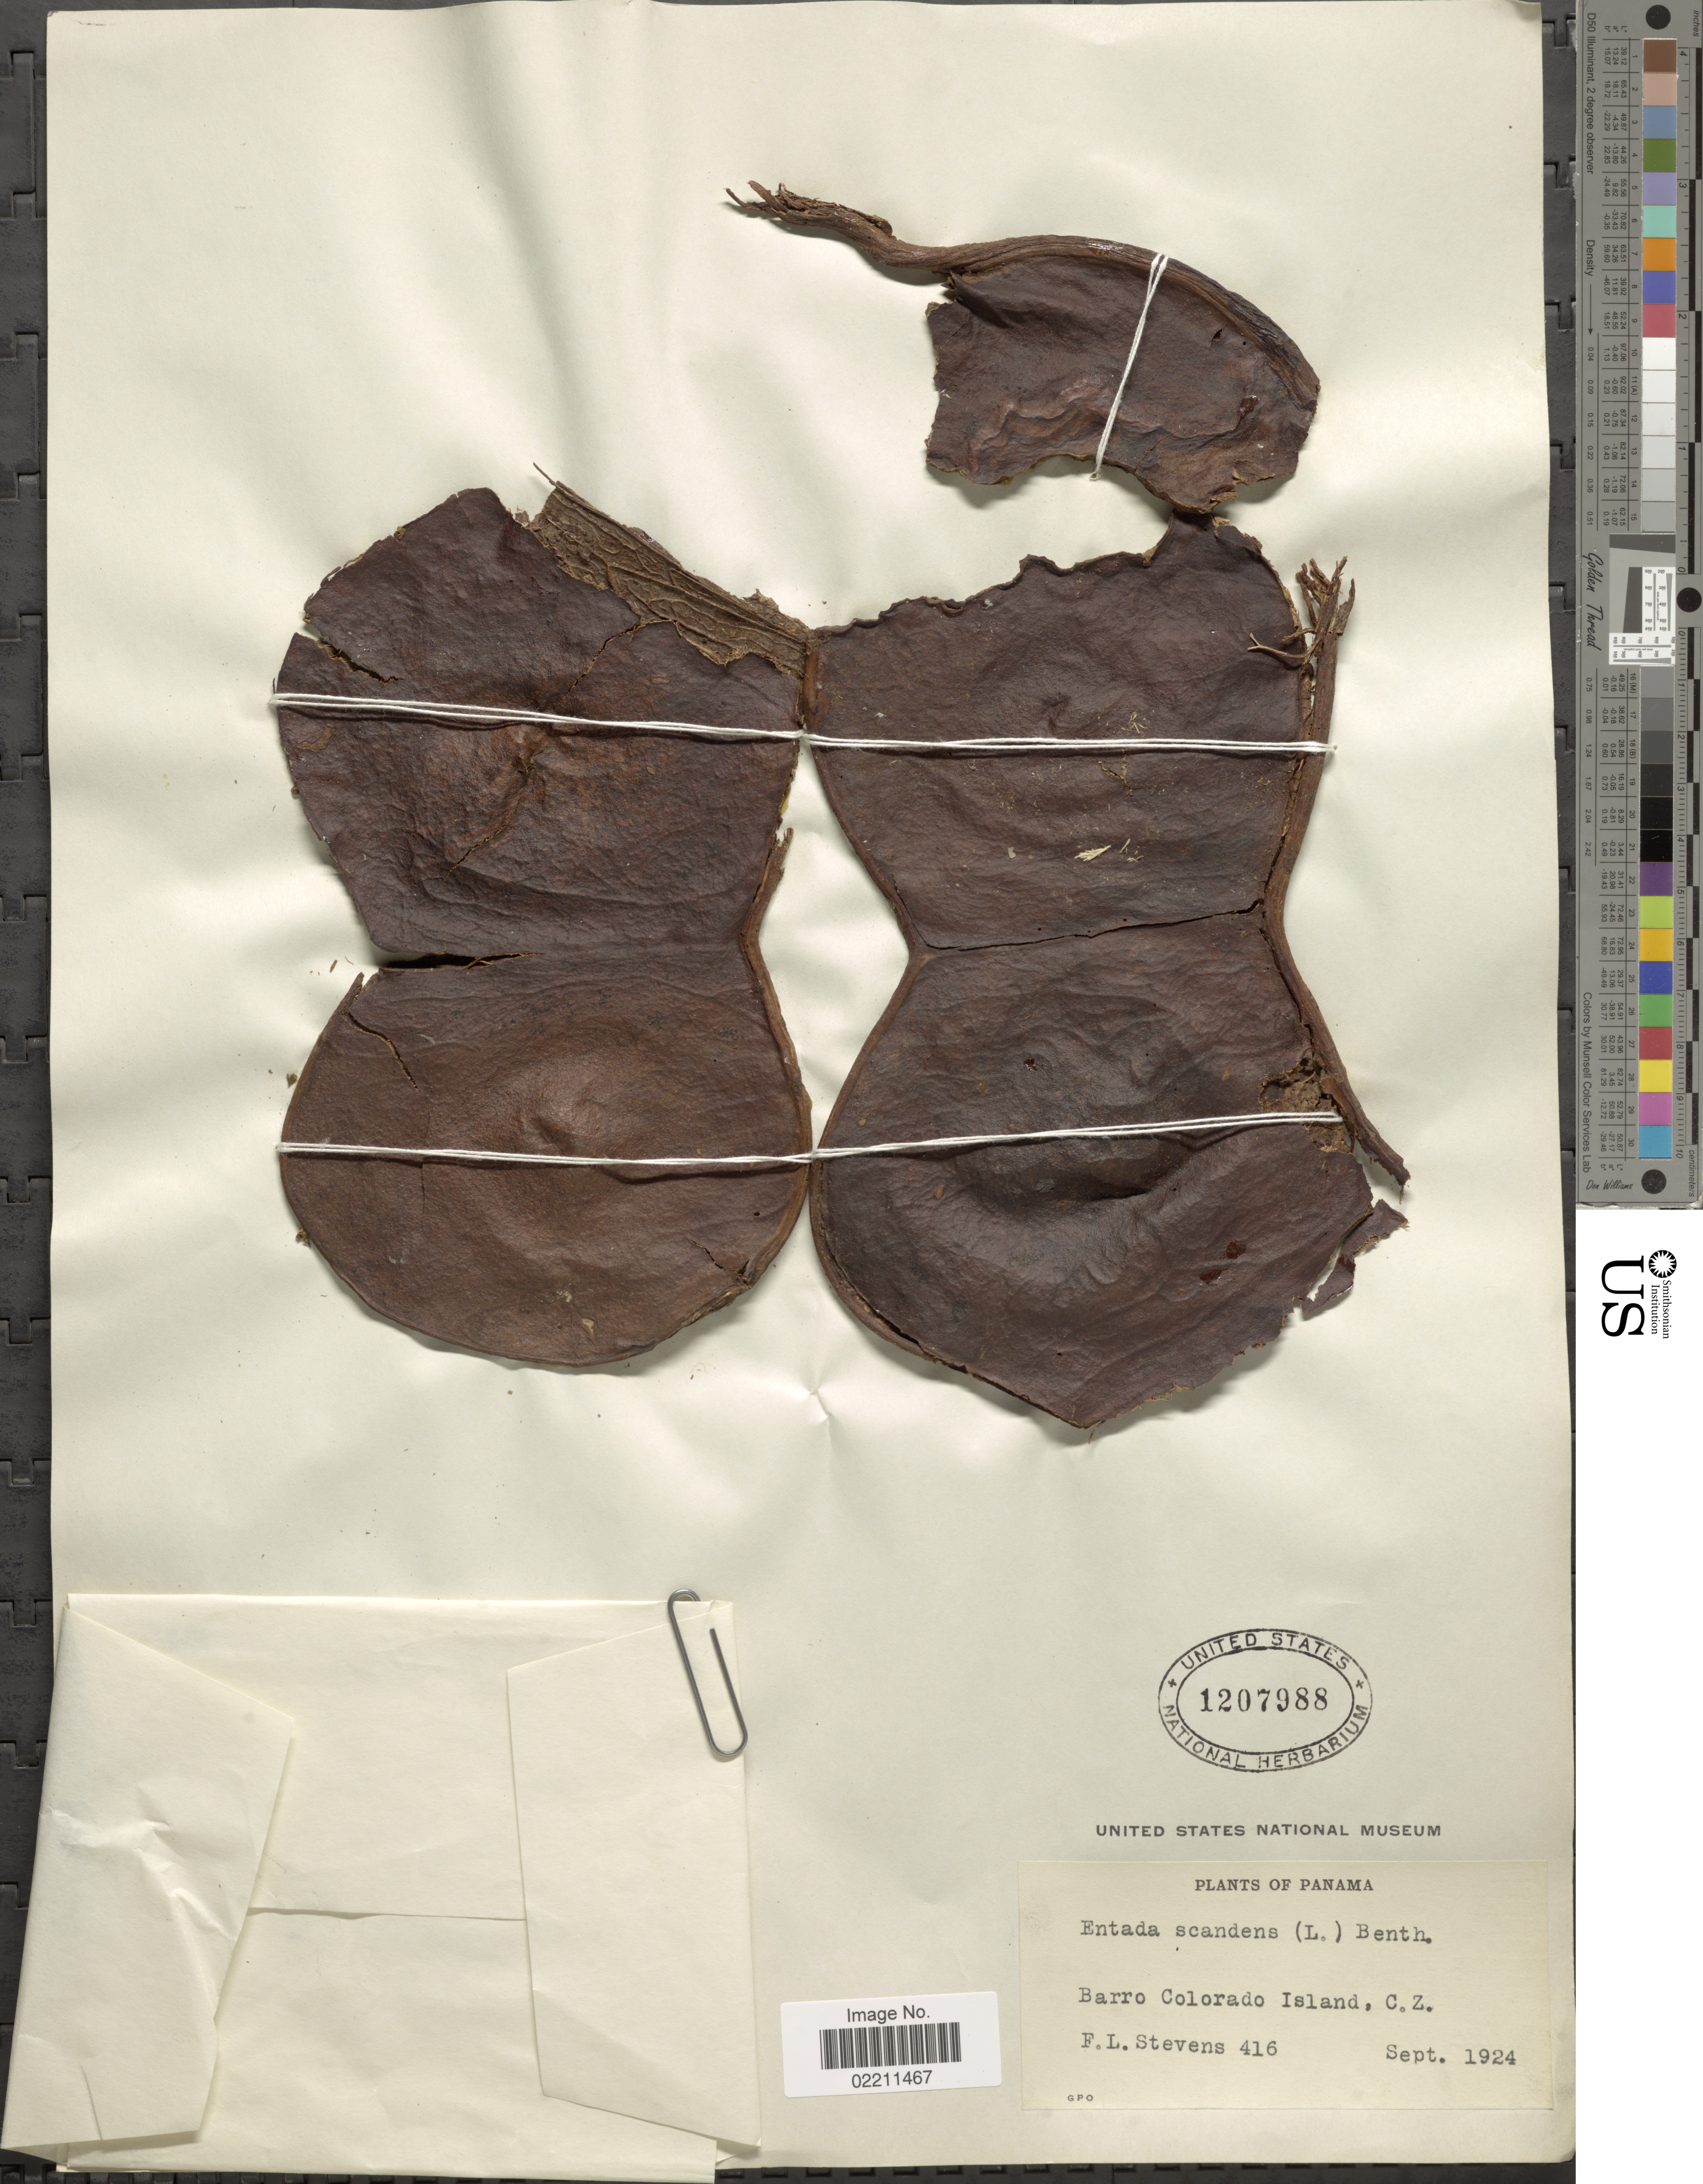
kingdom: Plantae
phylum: Tracheophyta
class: Magnoliopsida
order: Fabales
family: Fabaceae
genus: Entada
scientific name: Entada gigas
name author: (L.) Fawc. & Rendle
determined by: Strong, Mark T., (BOT), Smithsonian Institution - National Museum of Natural History (UNITED STATES)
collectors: F. L. Stevens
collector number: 416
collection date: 1924-09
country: Panama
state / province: Panamá Oeste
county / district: Canal Zone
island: Barro Colorado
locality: Barro Colorado Island, C. Z.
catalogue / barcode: US 1207988